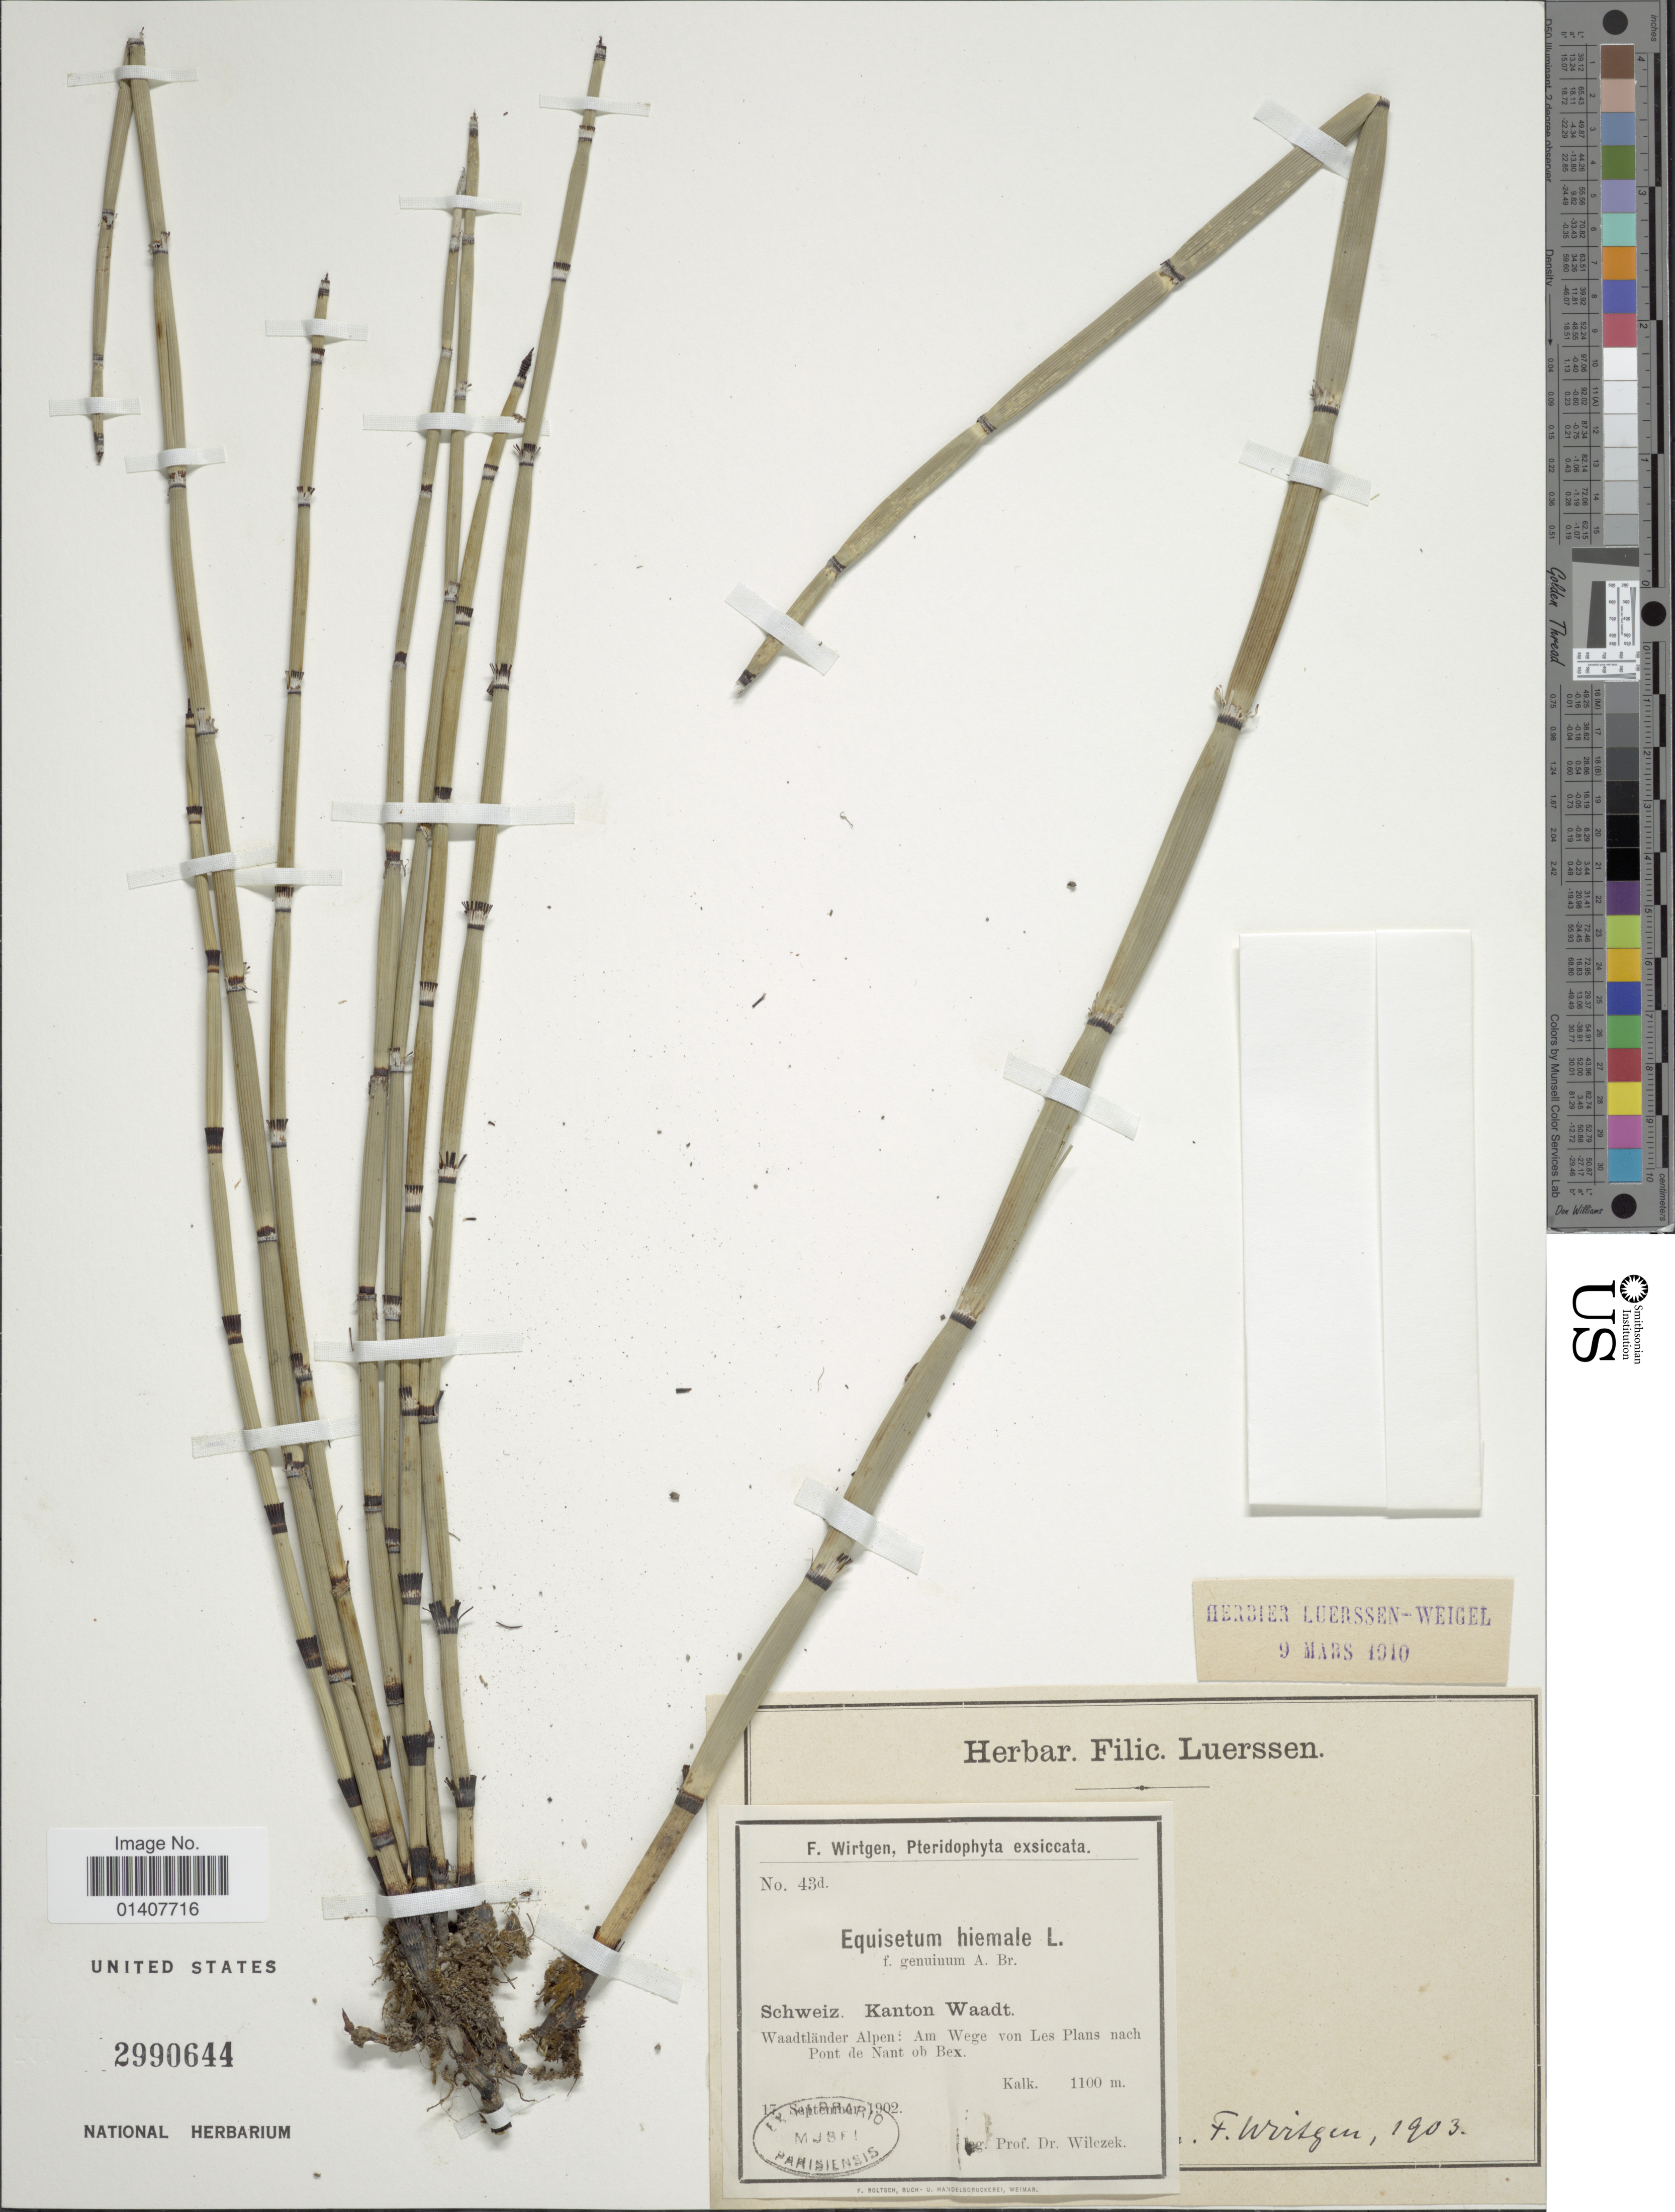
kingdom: Plantae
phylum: Tracheophyta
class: Polypodiopsida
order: Equisetales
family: Equisetaceae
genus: Equisetum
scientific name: Equisetum hyemale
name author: L.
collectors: Wilczek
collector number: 43d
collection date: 1902-09-17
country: Switzerland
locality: Scheiz, Kanton Waadt, Waadtlander Alpen: Am Wege von Les Plans nach Pont de Nant ob Bex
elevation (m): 1100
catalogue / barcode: US 2990644